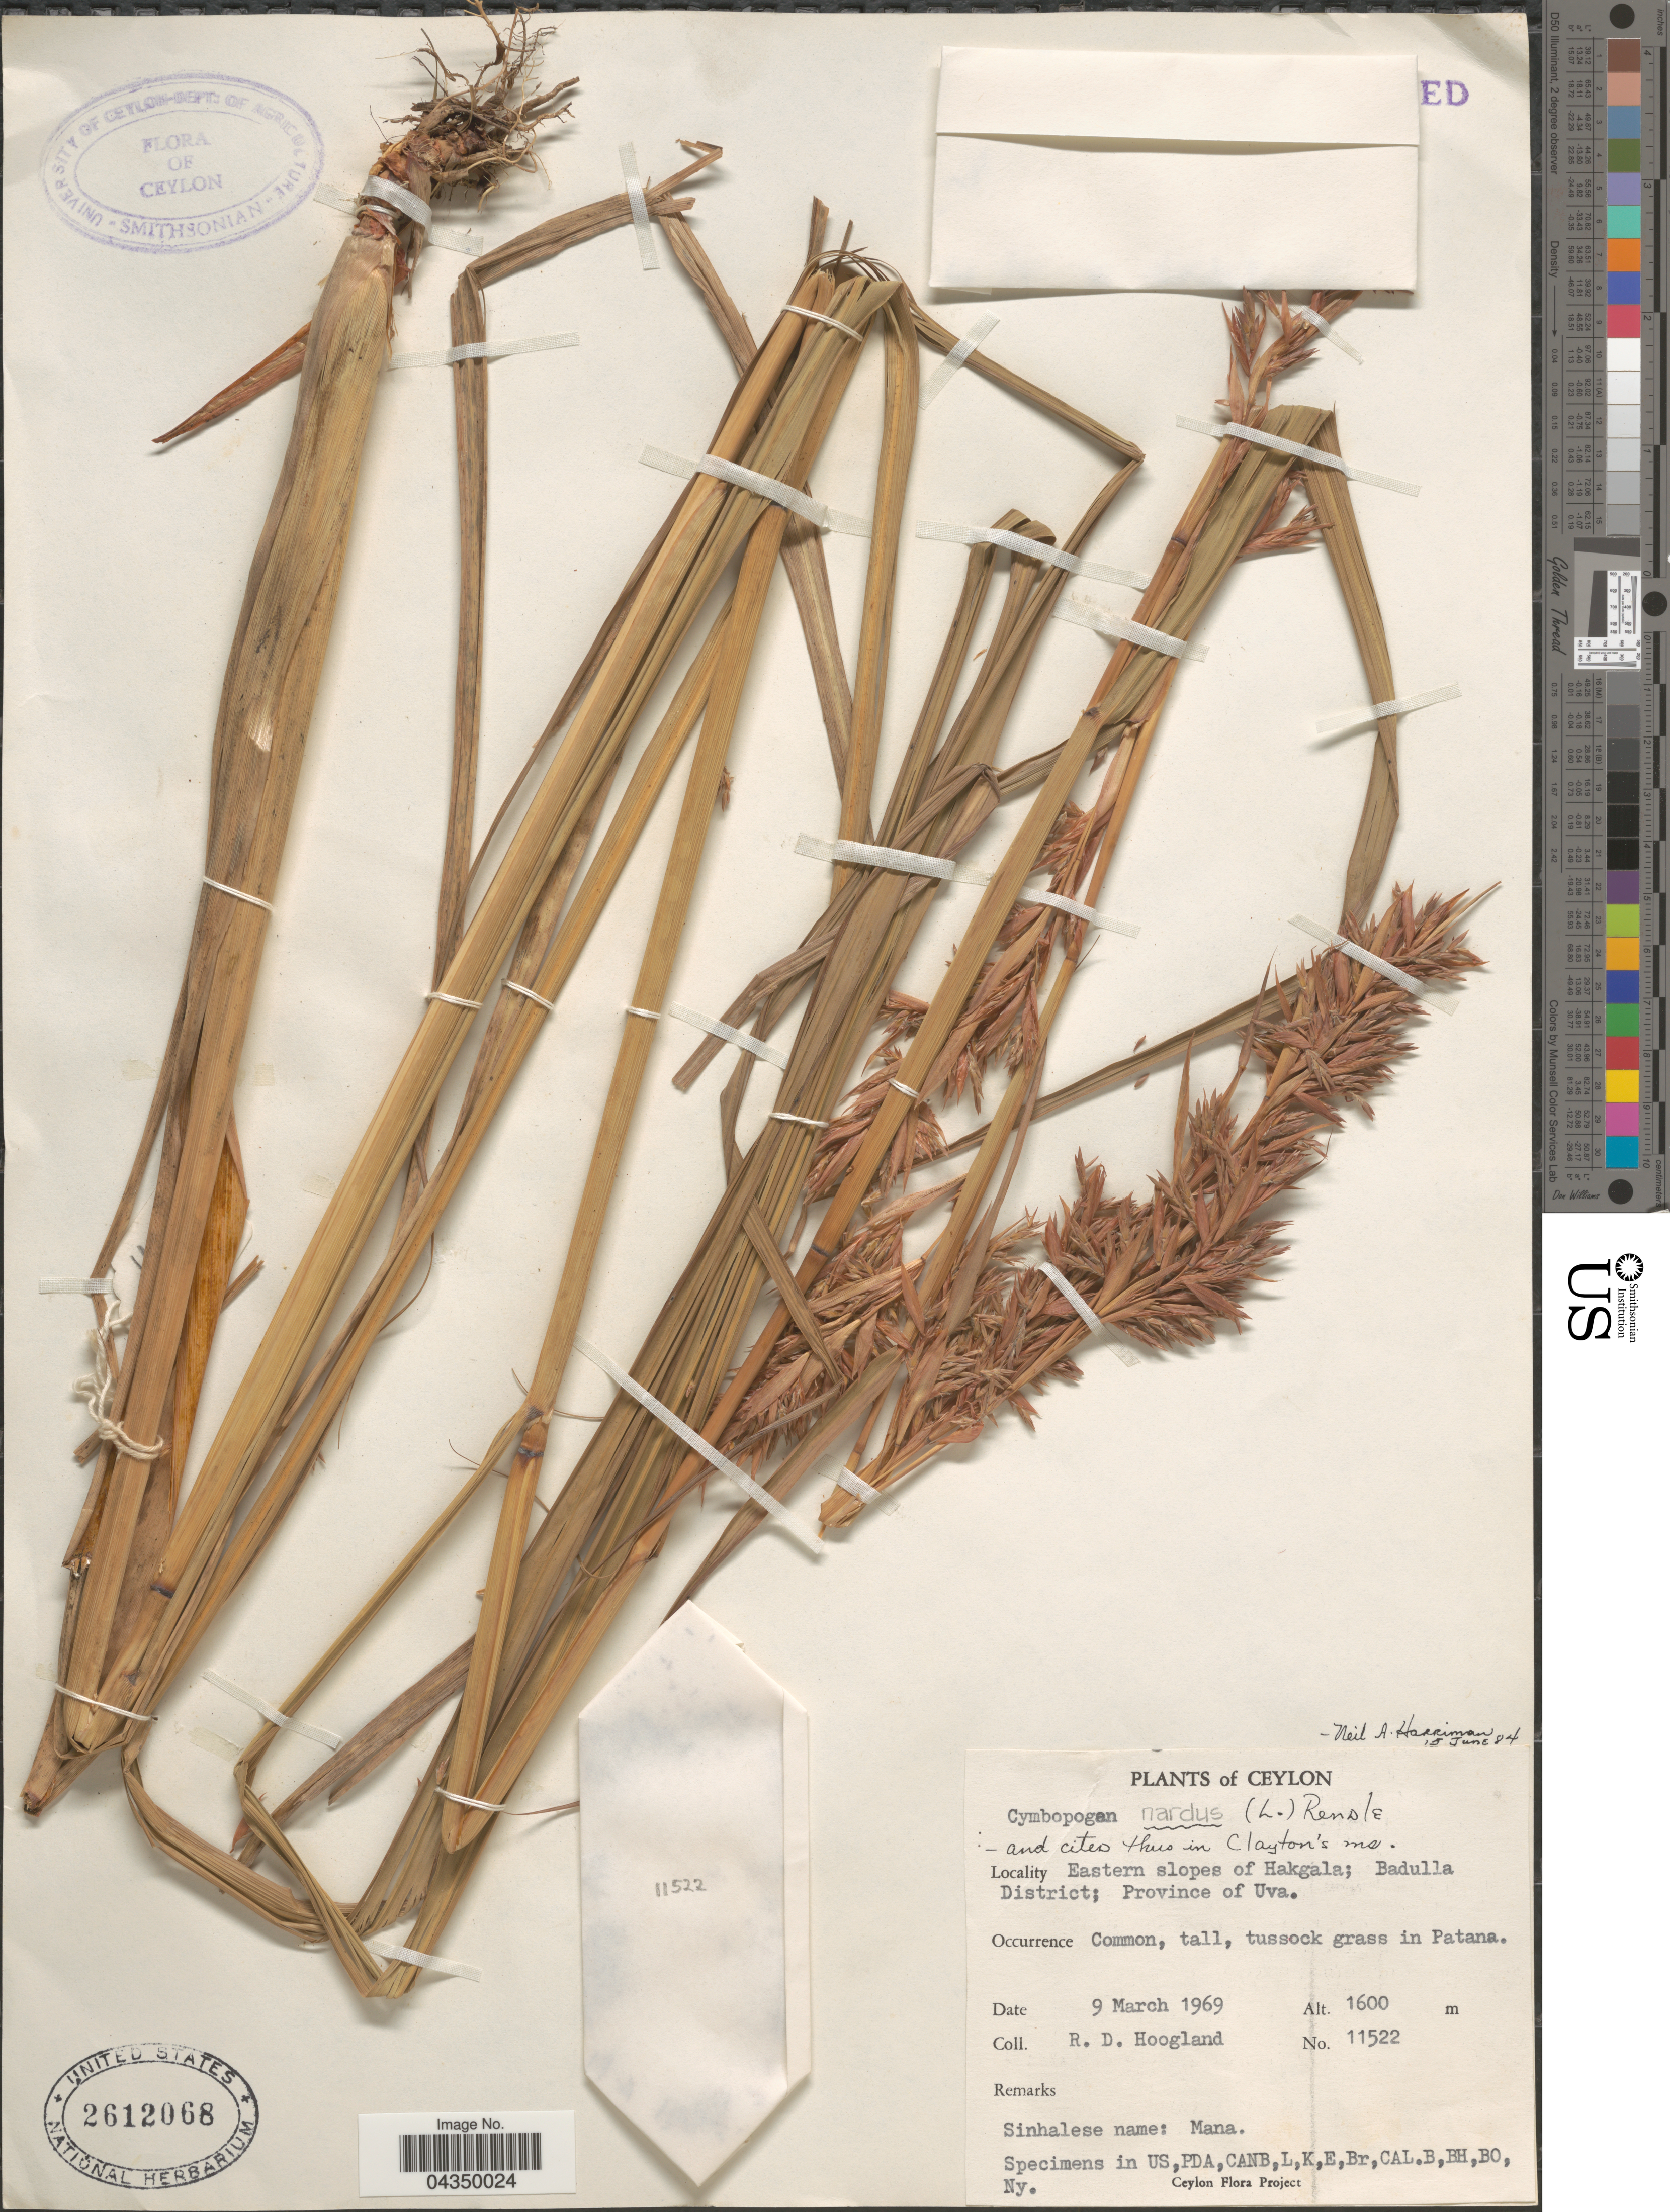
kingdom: Plantae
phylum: Tracheophyta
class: Liliopsida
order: Poales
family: Poaceae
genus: Cymbopogon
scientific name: Cymbopogon nardus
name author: (L.) Rendle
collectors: R. D. Hoogland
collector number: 11522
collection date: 1969-03-09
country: Sri Lanka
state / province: Uva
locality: Ceylon. Eastern slopes of Hakgala; Badulla District; Province of Uva.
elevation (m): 1600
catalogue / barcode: US 2612068